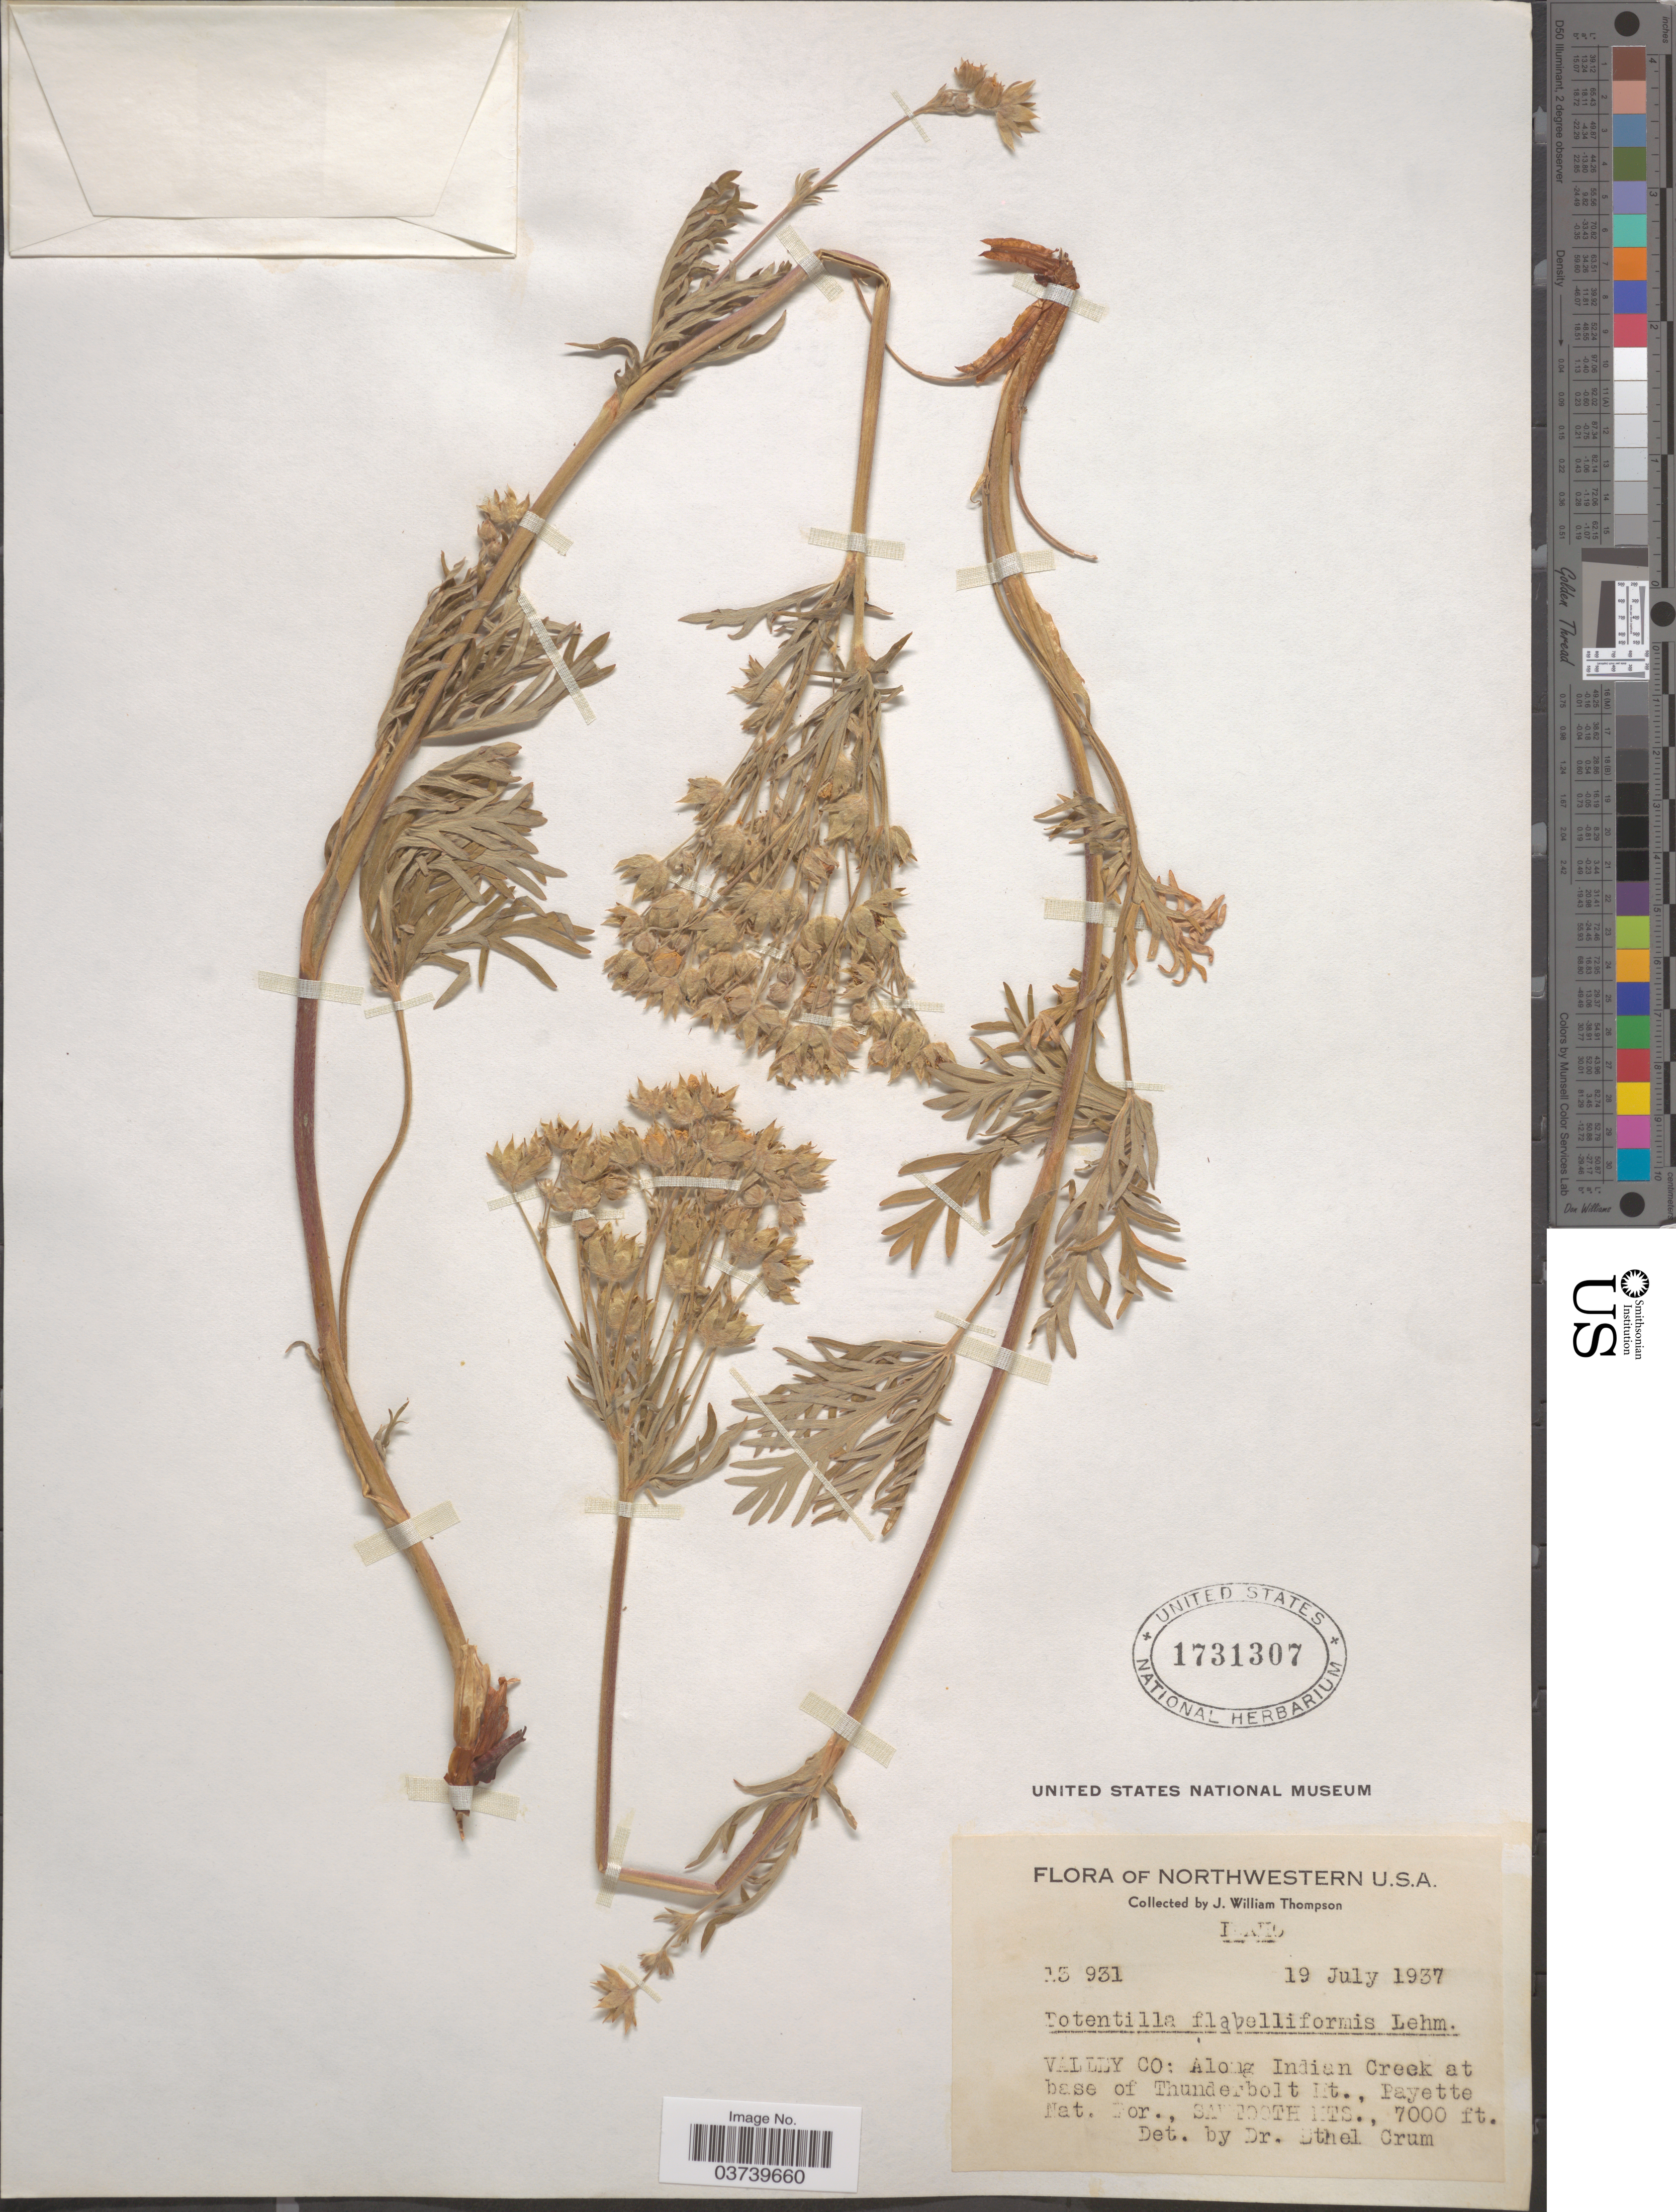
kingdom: Plantae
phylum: Tracheophyta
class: Magnoliopsida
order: Rosales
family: Rosaceae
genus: Potentilla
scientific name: Potentilla gracilis var. flabelliformis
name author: (Lehm.) Nutt.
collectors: J. W. Thompson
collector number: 13 931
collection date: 1937-07-19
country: United States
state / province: Idaho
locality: Northwestern U.S.A. Valley Co: Along Indian Creek at base of Thunderbolt Mt., Payette Nat. For., Sawtooth Mts.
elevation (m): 2134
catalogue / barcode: US 1731307